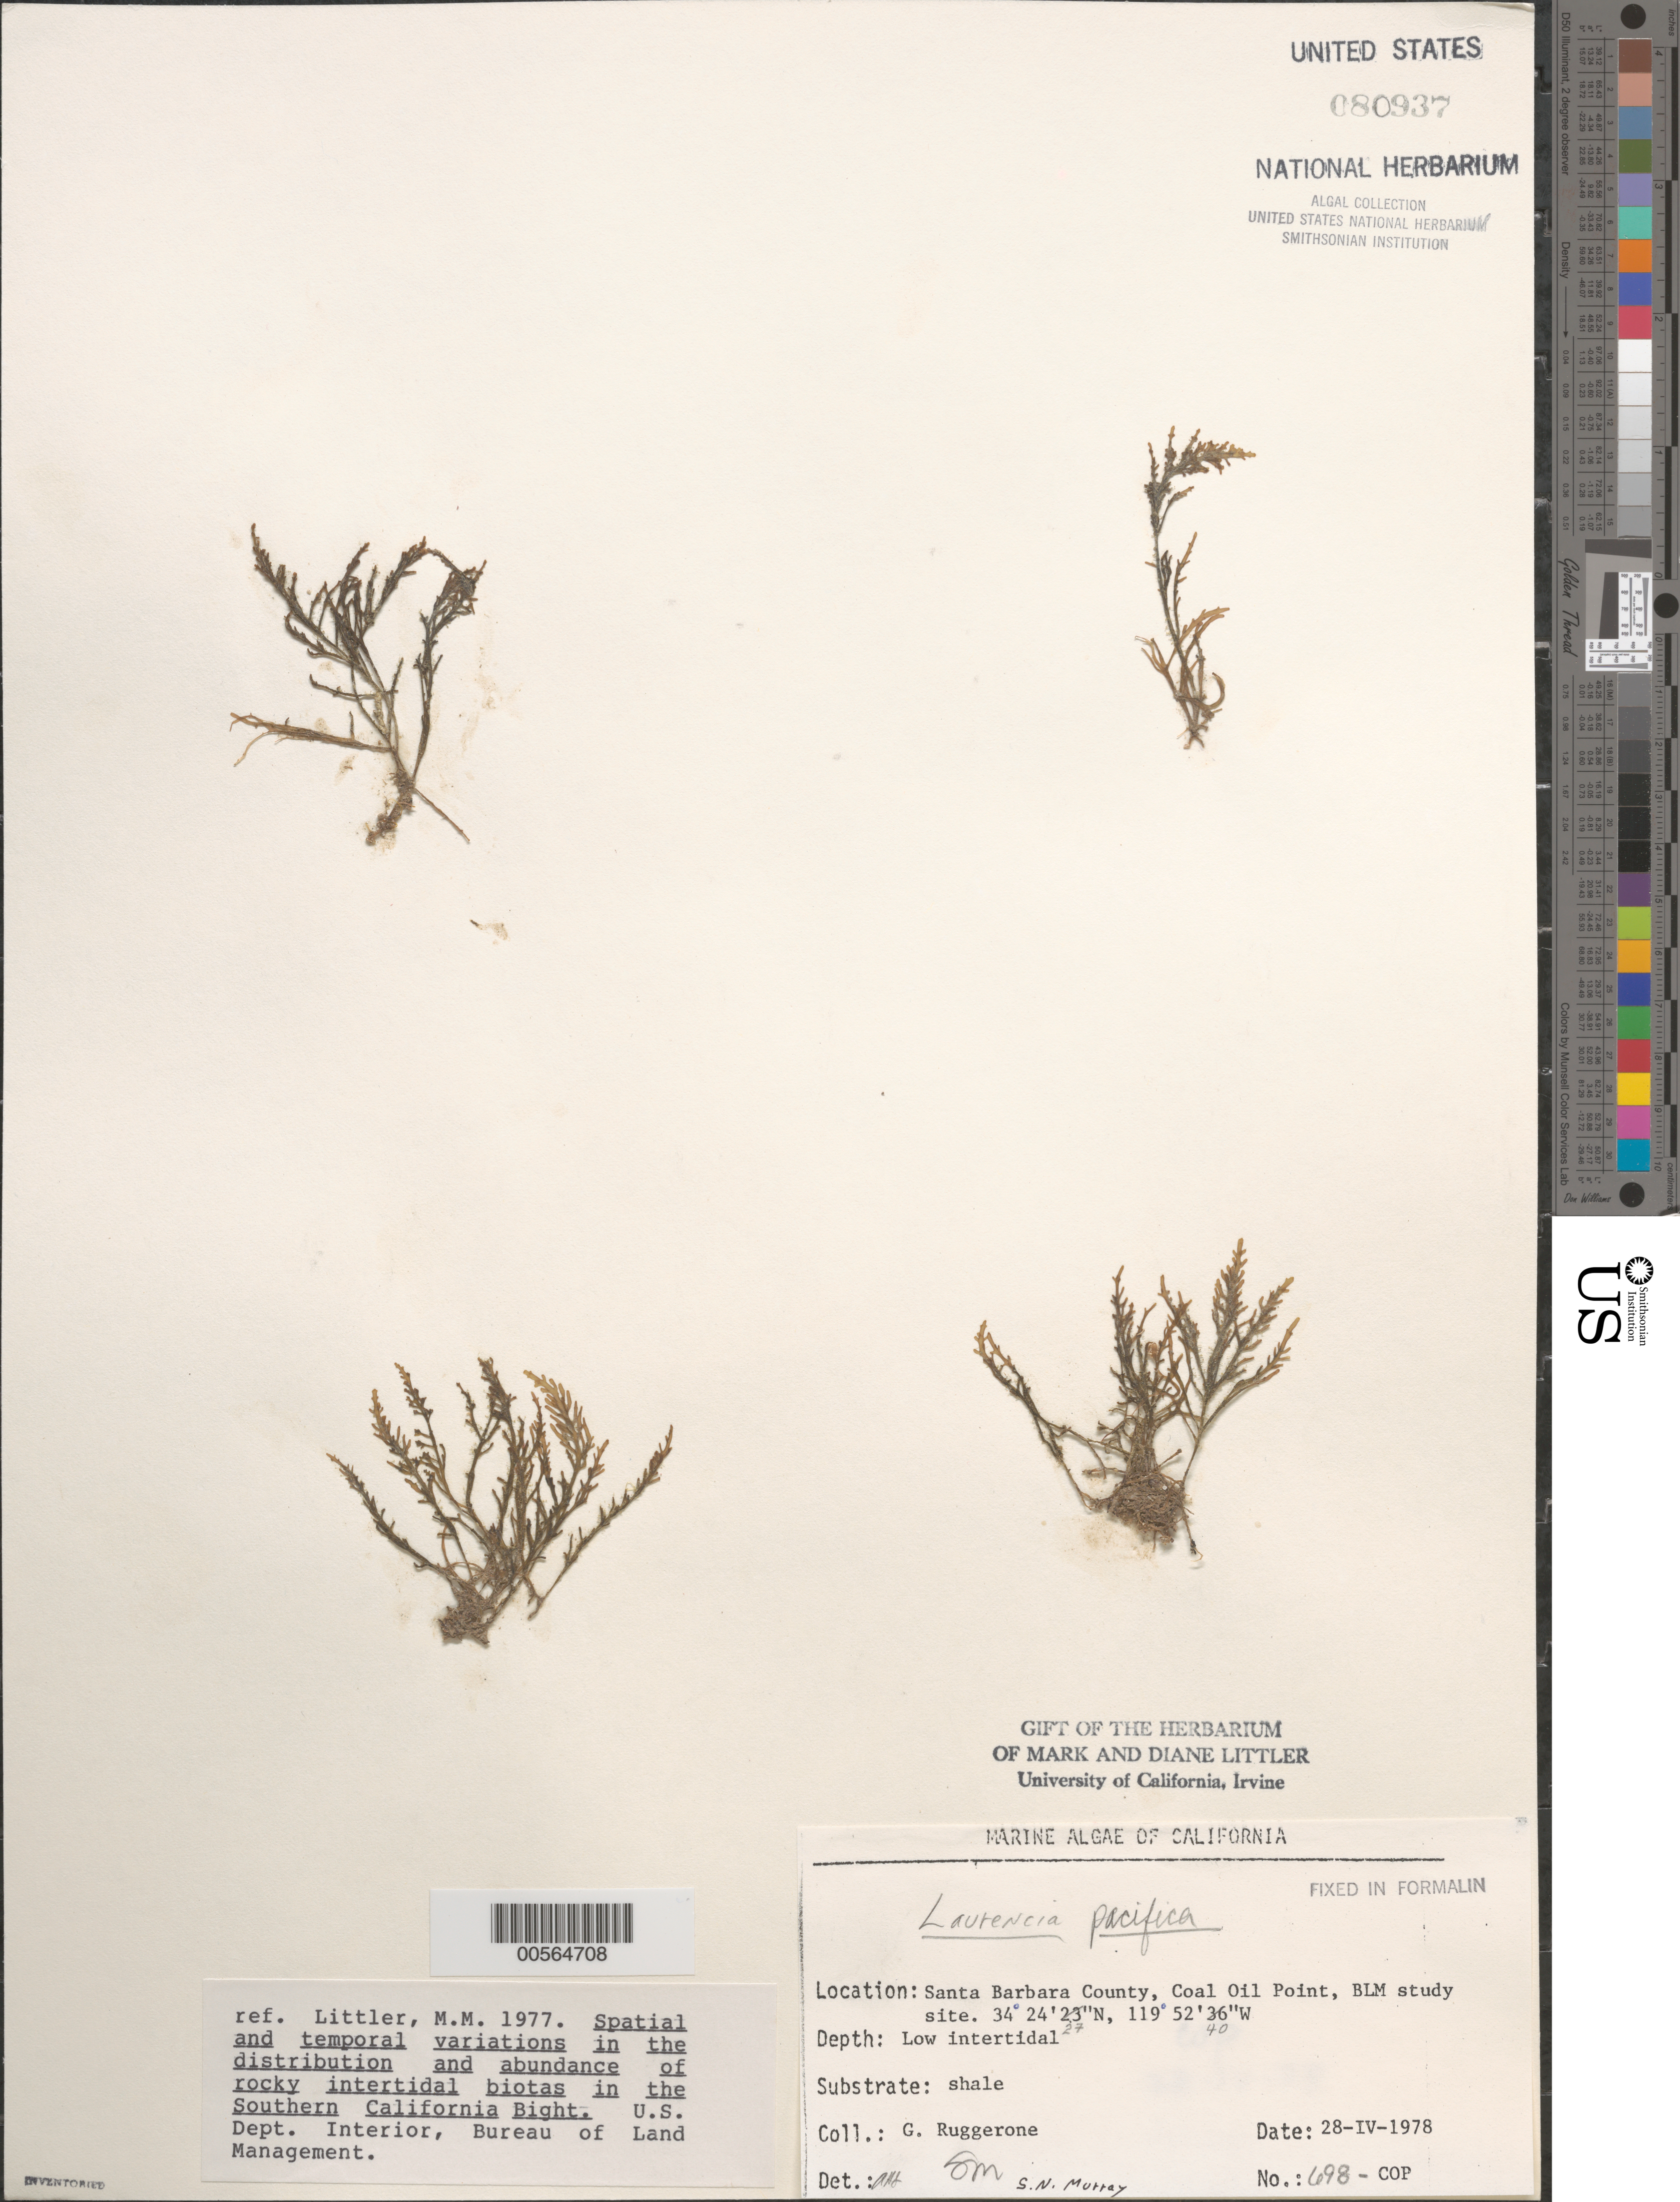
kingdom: Plantae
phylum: Rhodophyta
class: Florideophyceae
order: Ceramiales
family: Rhodomelaceae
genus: Laurencia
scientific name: Laurencia pacifica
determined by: Sims, Robert H.; Murray, S. N.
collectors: G. Ruggerone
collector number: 698-cop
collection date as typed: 28 Apr 1978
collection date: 1978-04-28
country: United States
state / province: California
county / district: Santa Barbara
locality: Coal Oil Point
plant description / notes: BLM-SOCALBIGHT Rocky Intertidal Survey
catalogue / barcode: US 80937